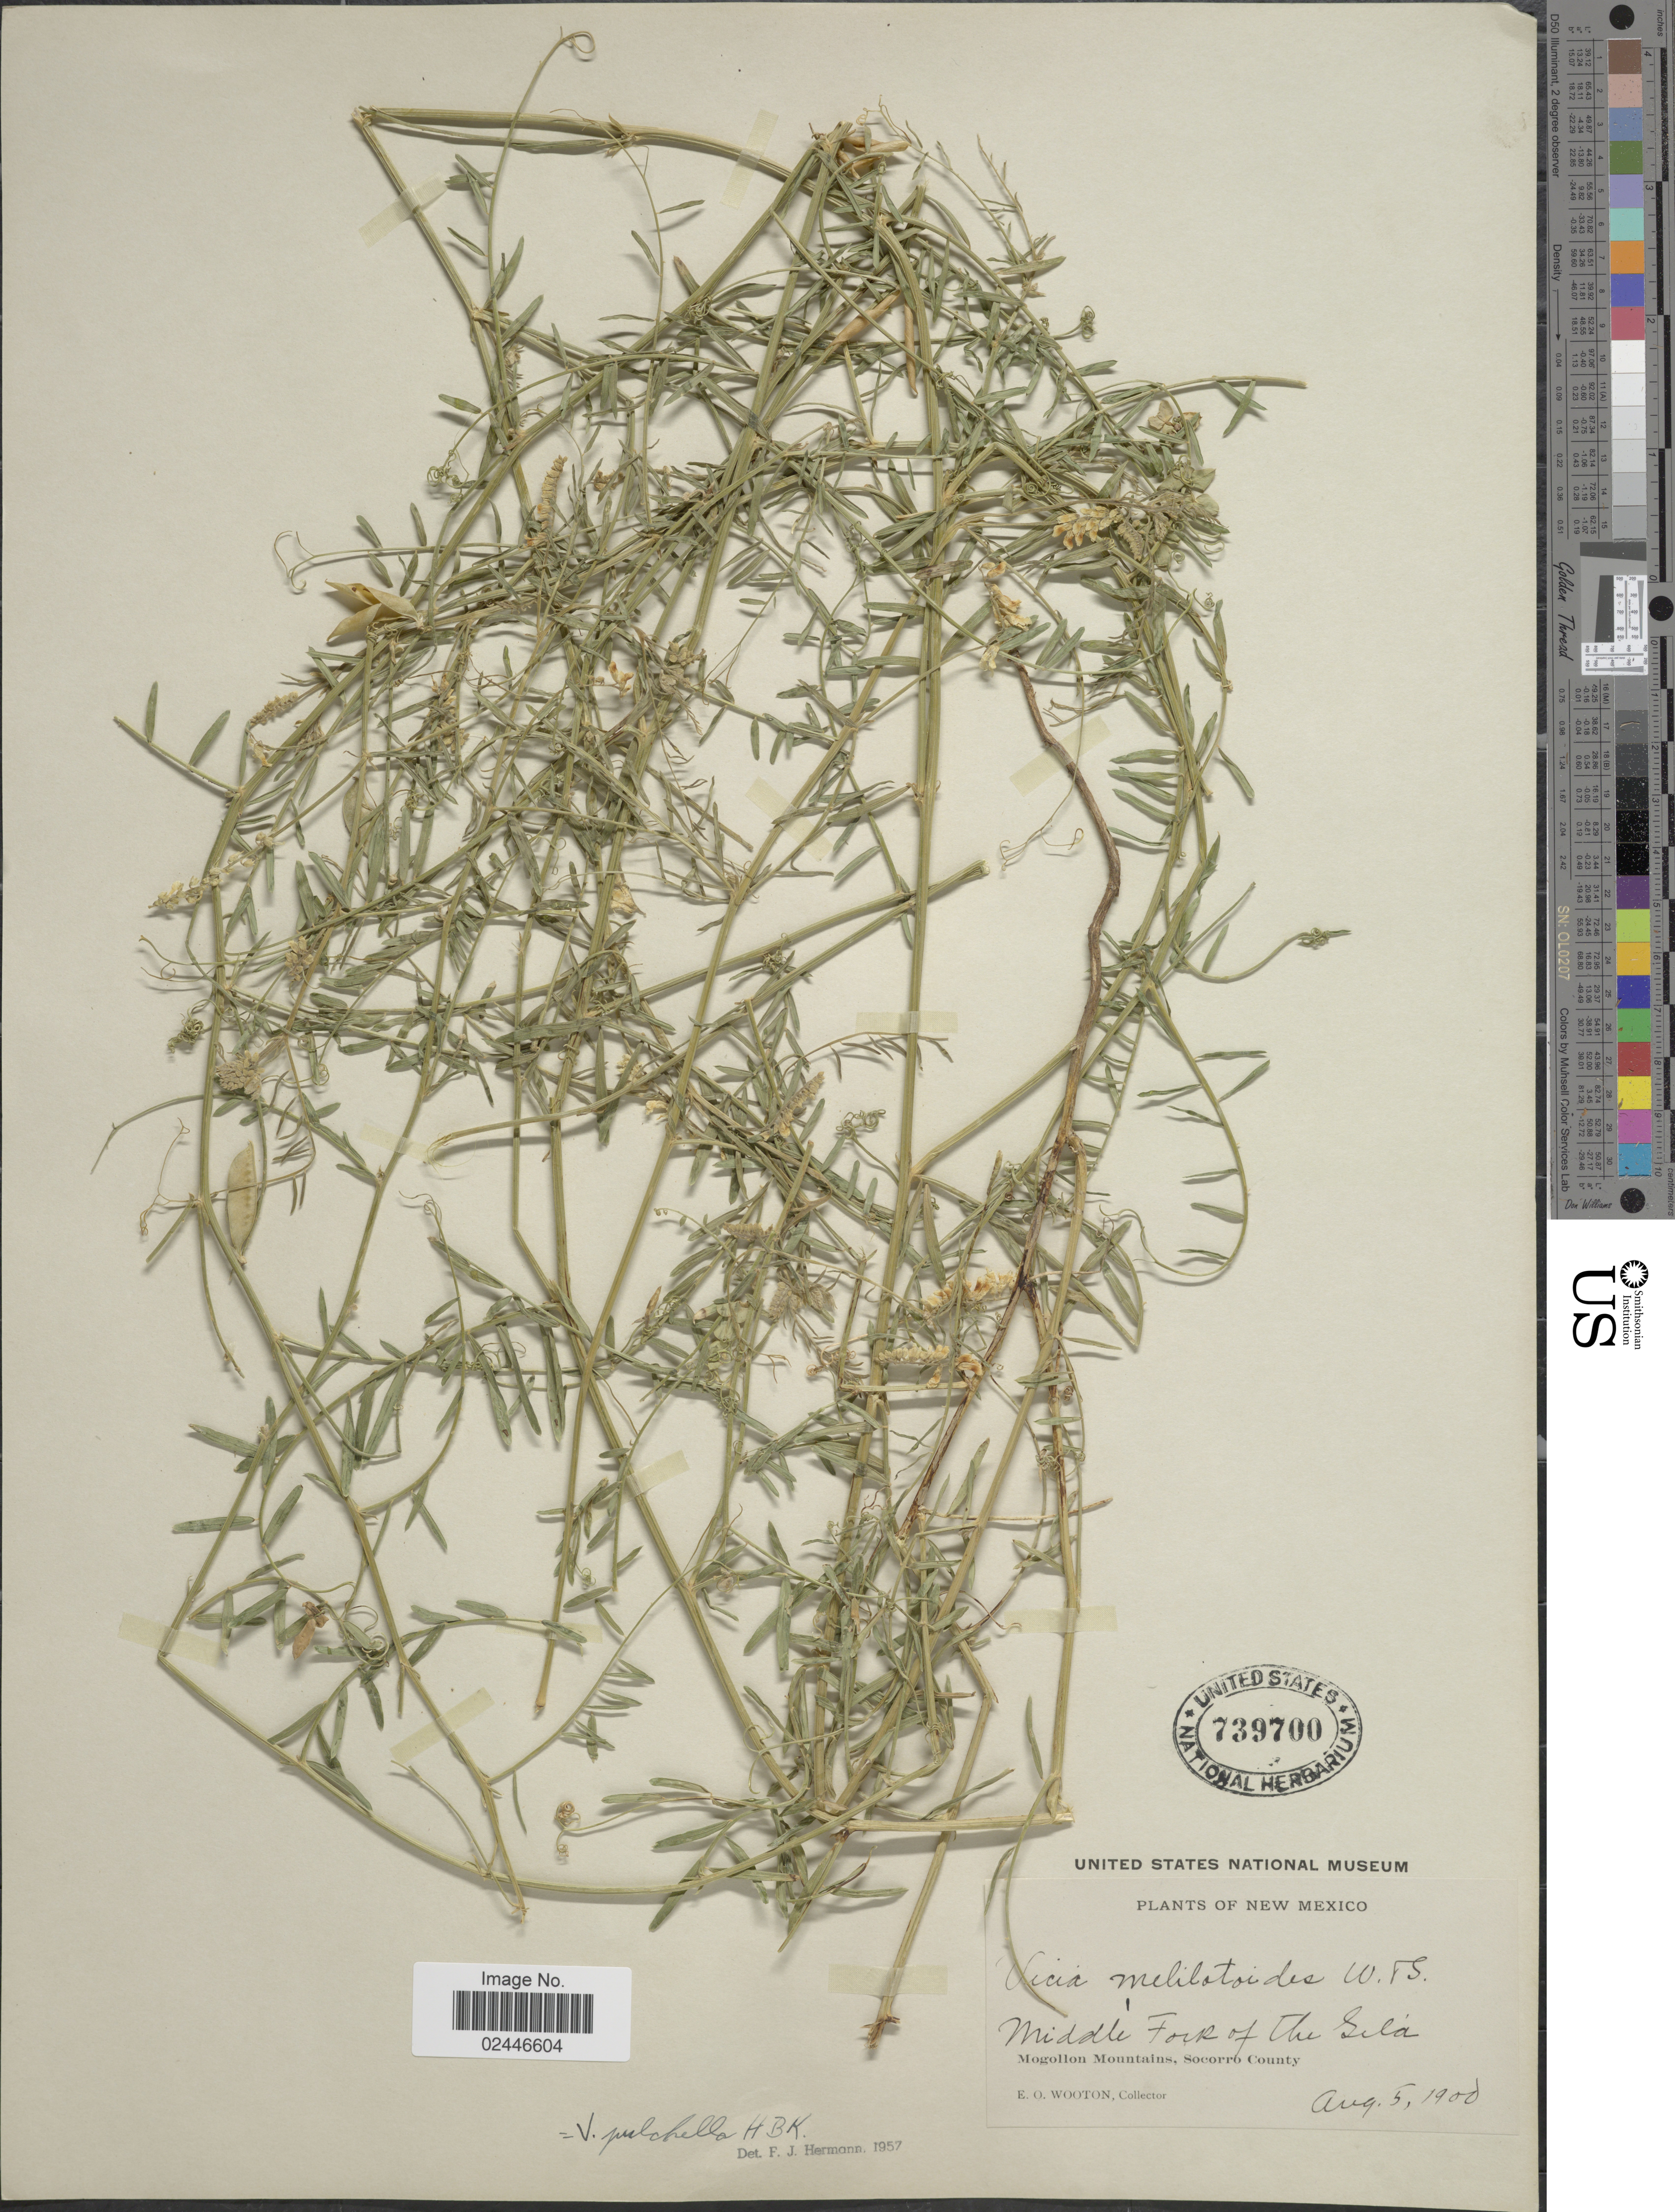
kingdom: Plantae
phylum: Tracheophyta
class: Magnoliopsida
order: Fabales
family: Fabaceae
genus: Vicia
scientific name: Vicia pulchella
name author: Kunth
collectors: E. O. Wooton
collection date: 1900-08-05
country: United States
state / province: New Mexico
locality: Middle Fork of the Gila, Mogollon Mountains, Socorro County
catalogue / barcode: US 739700